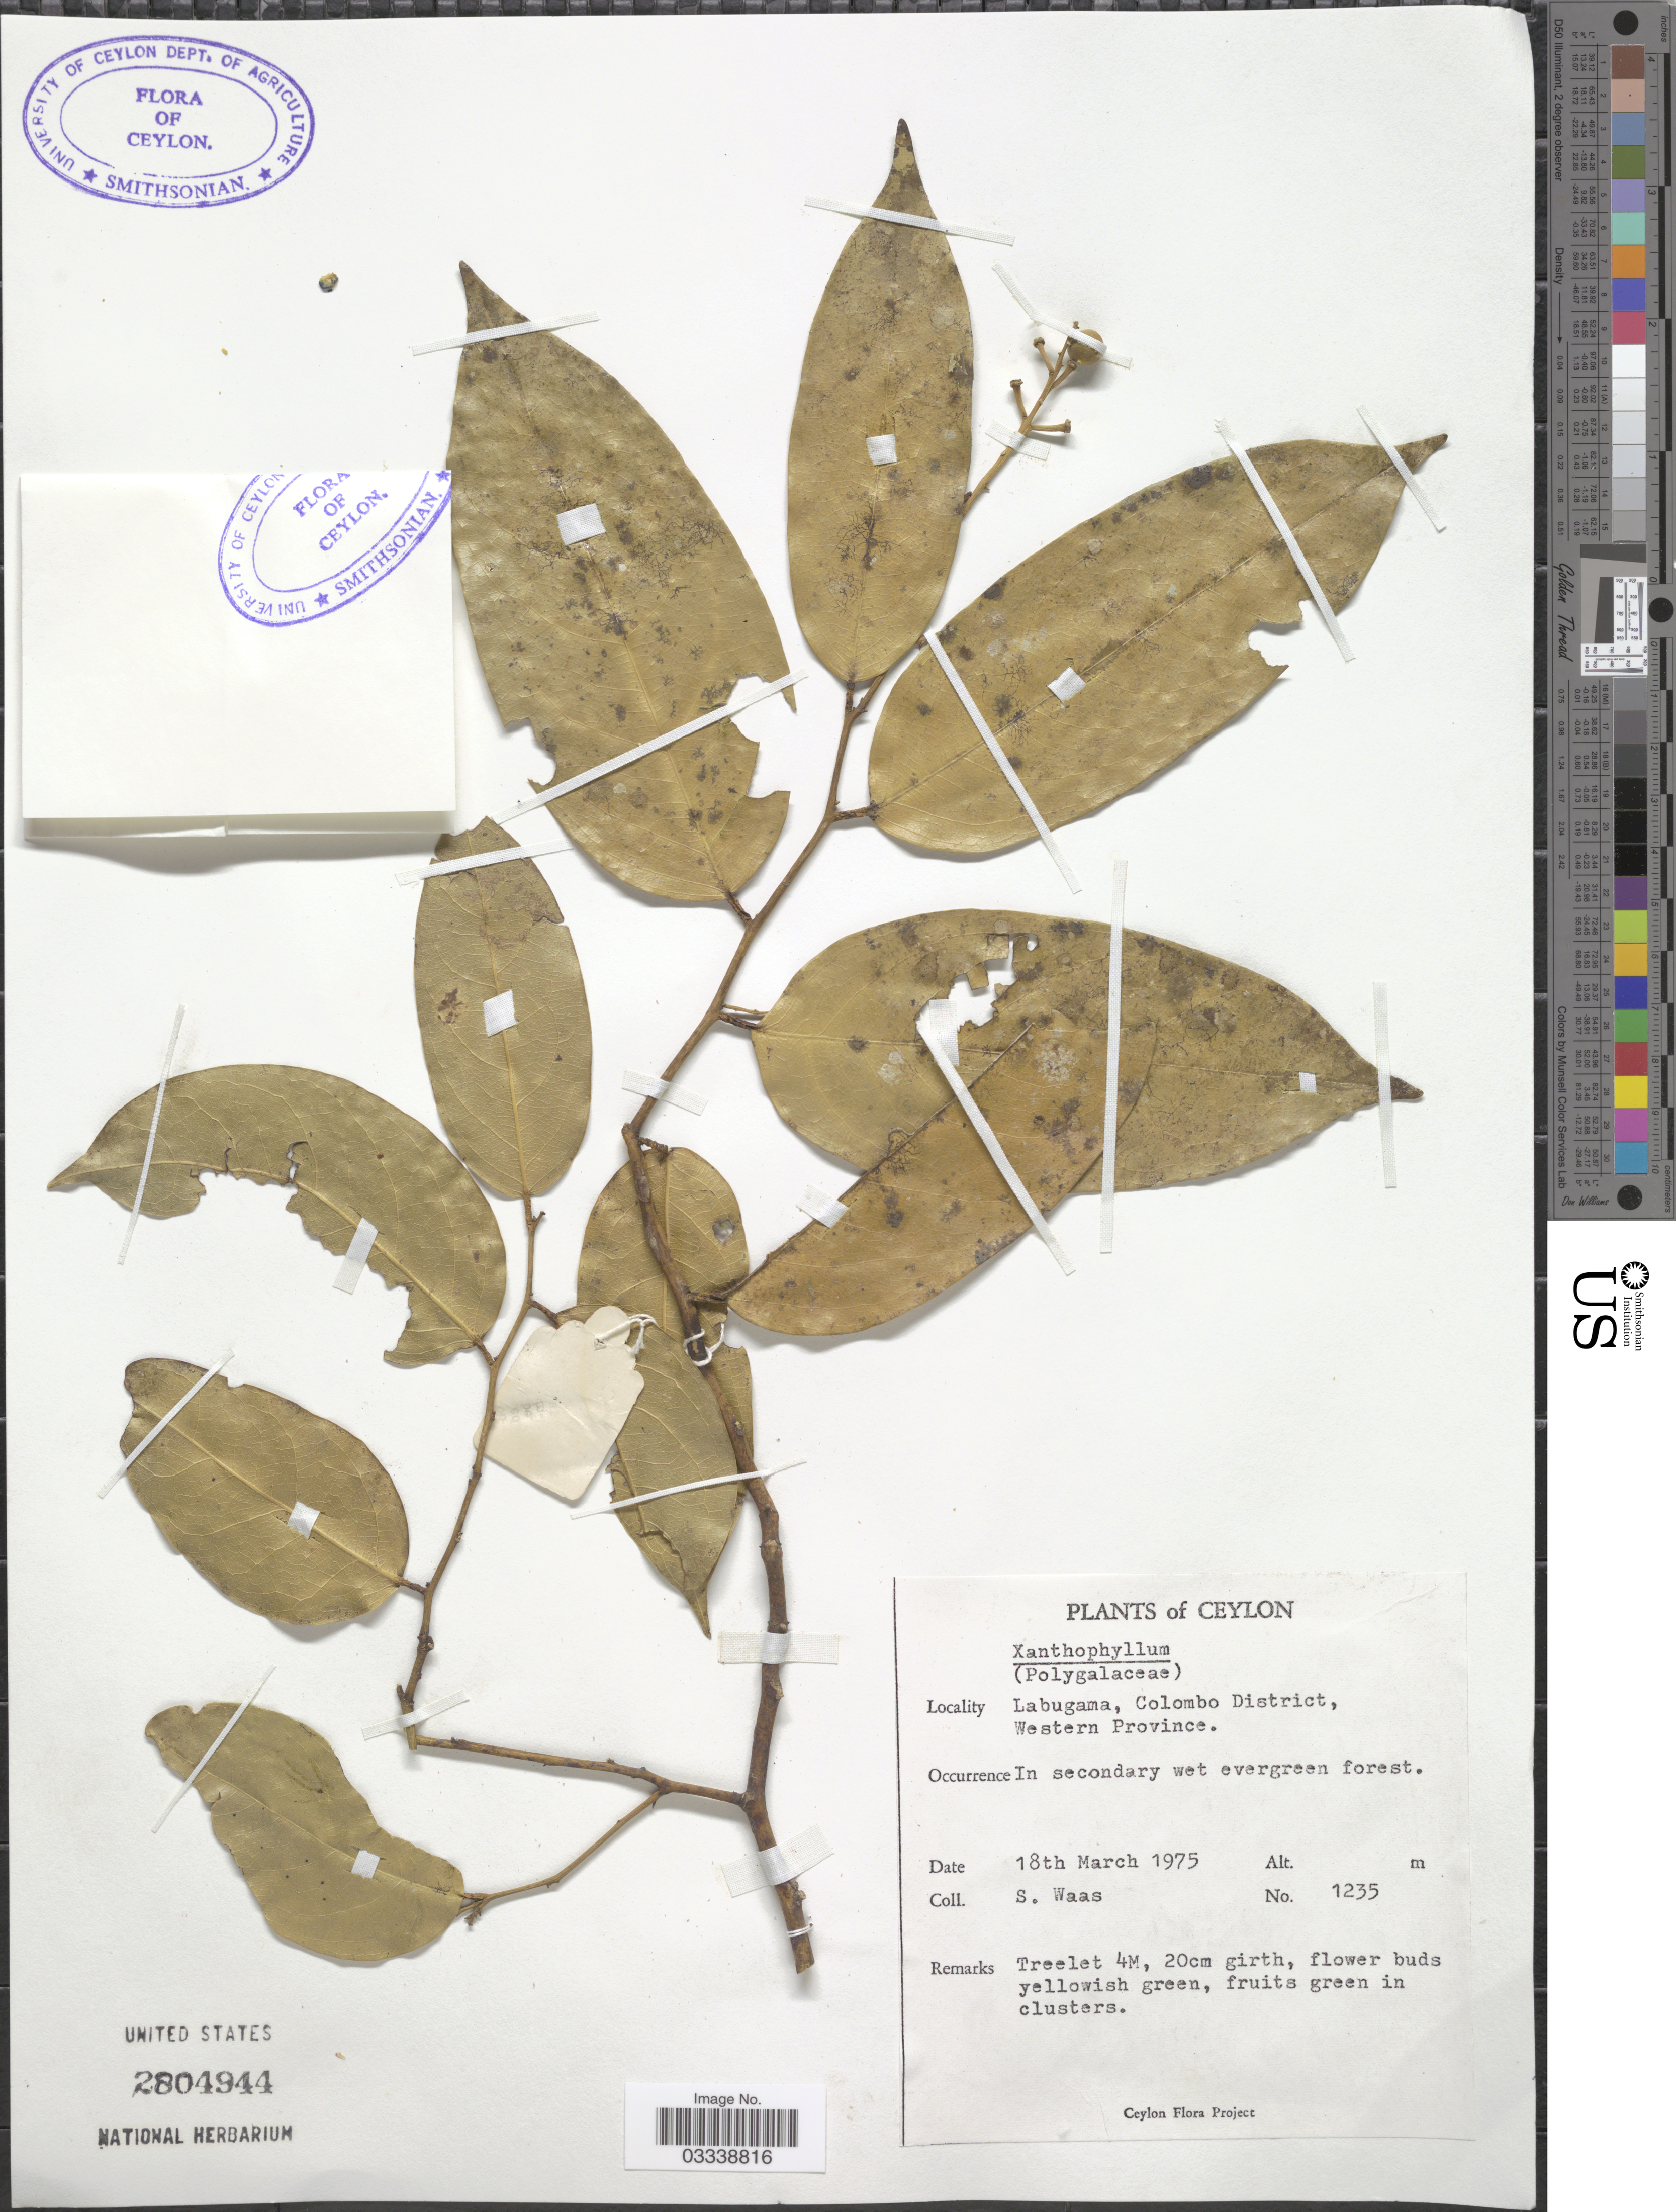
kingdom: Plantae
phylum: Tracheophyta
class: Magnoliopsida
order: Fabales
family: Polygalaceae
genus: Xanthophyllum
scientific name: Xanthophyllum sp.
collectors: S. Waas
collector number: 1235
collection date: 1975-03-18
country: Sri Lanka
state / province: Western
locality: Ceylon. Labugama, Colombo District.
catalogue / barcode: US 2804944